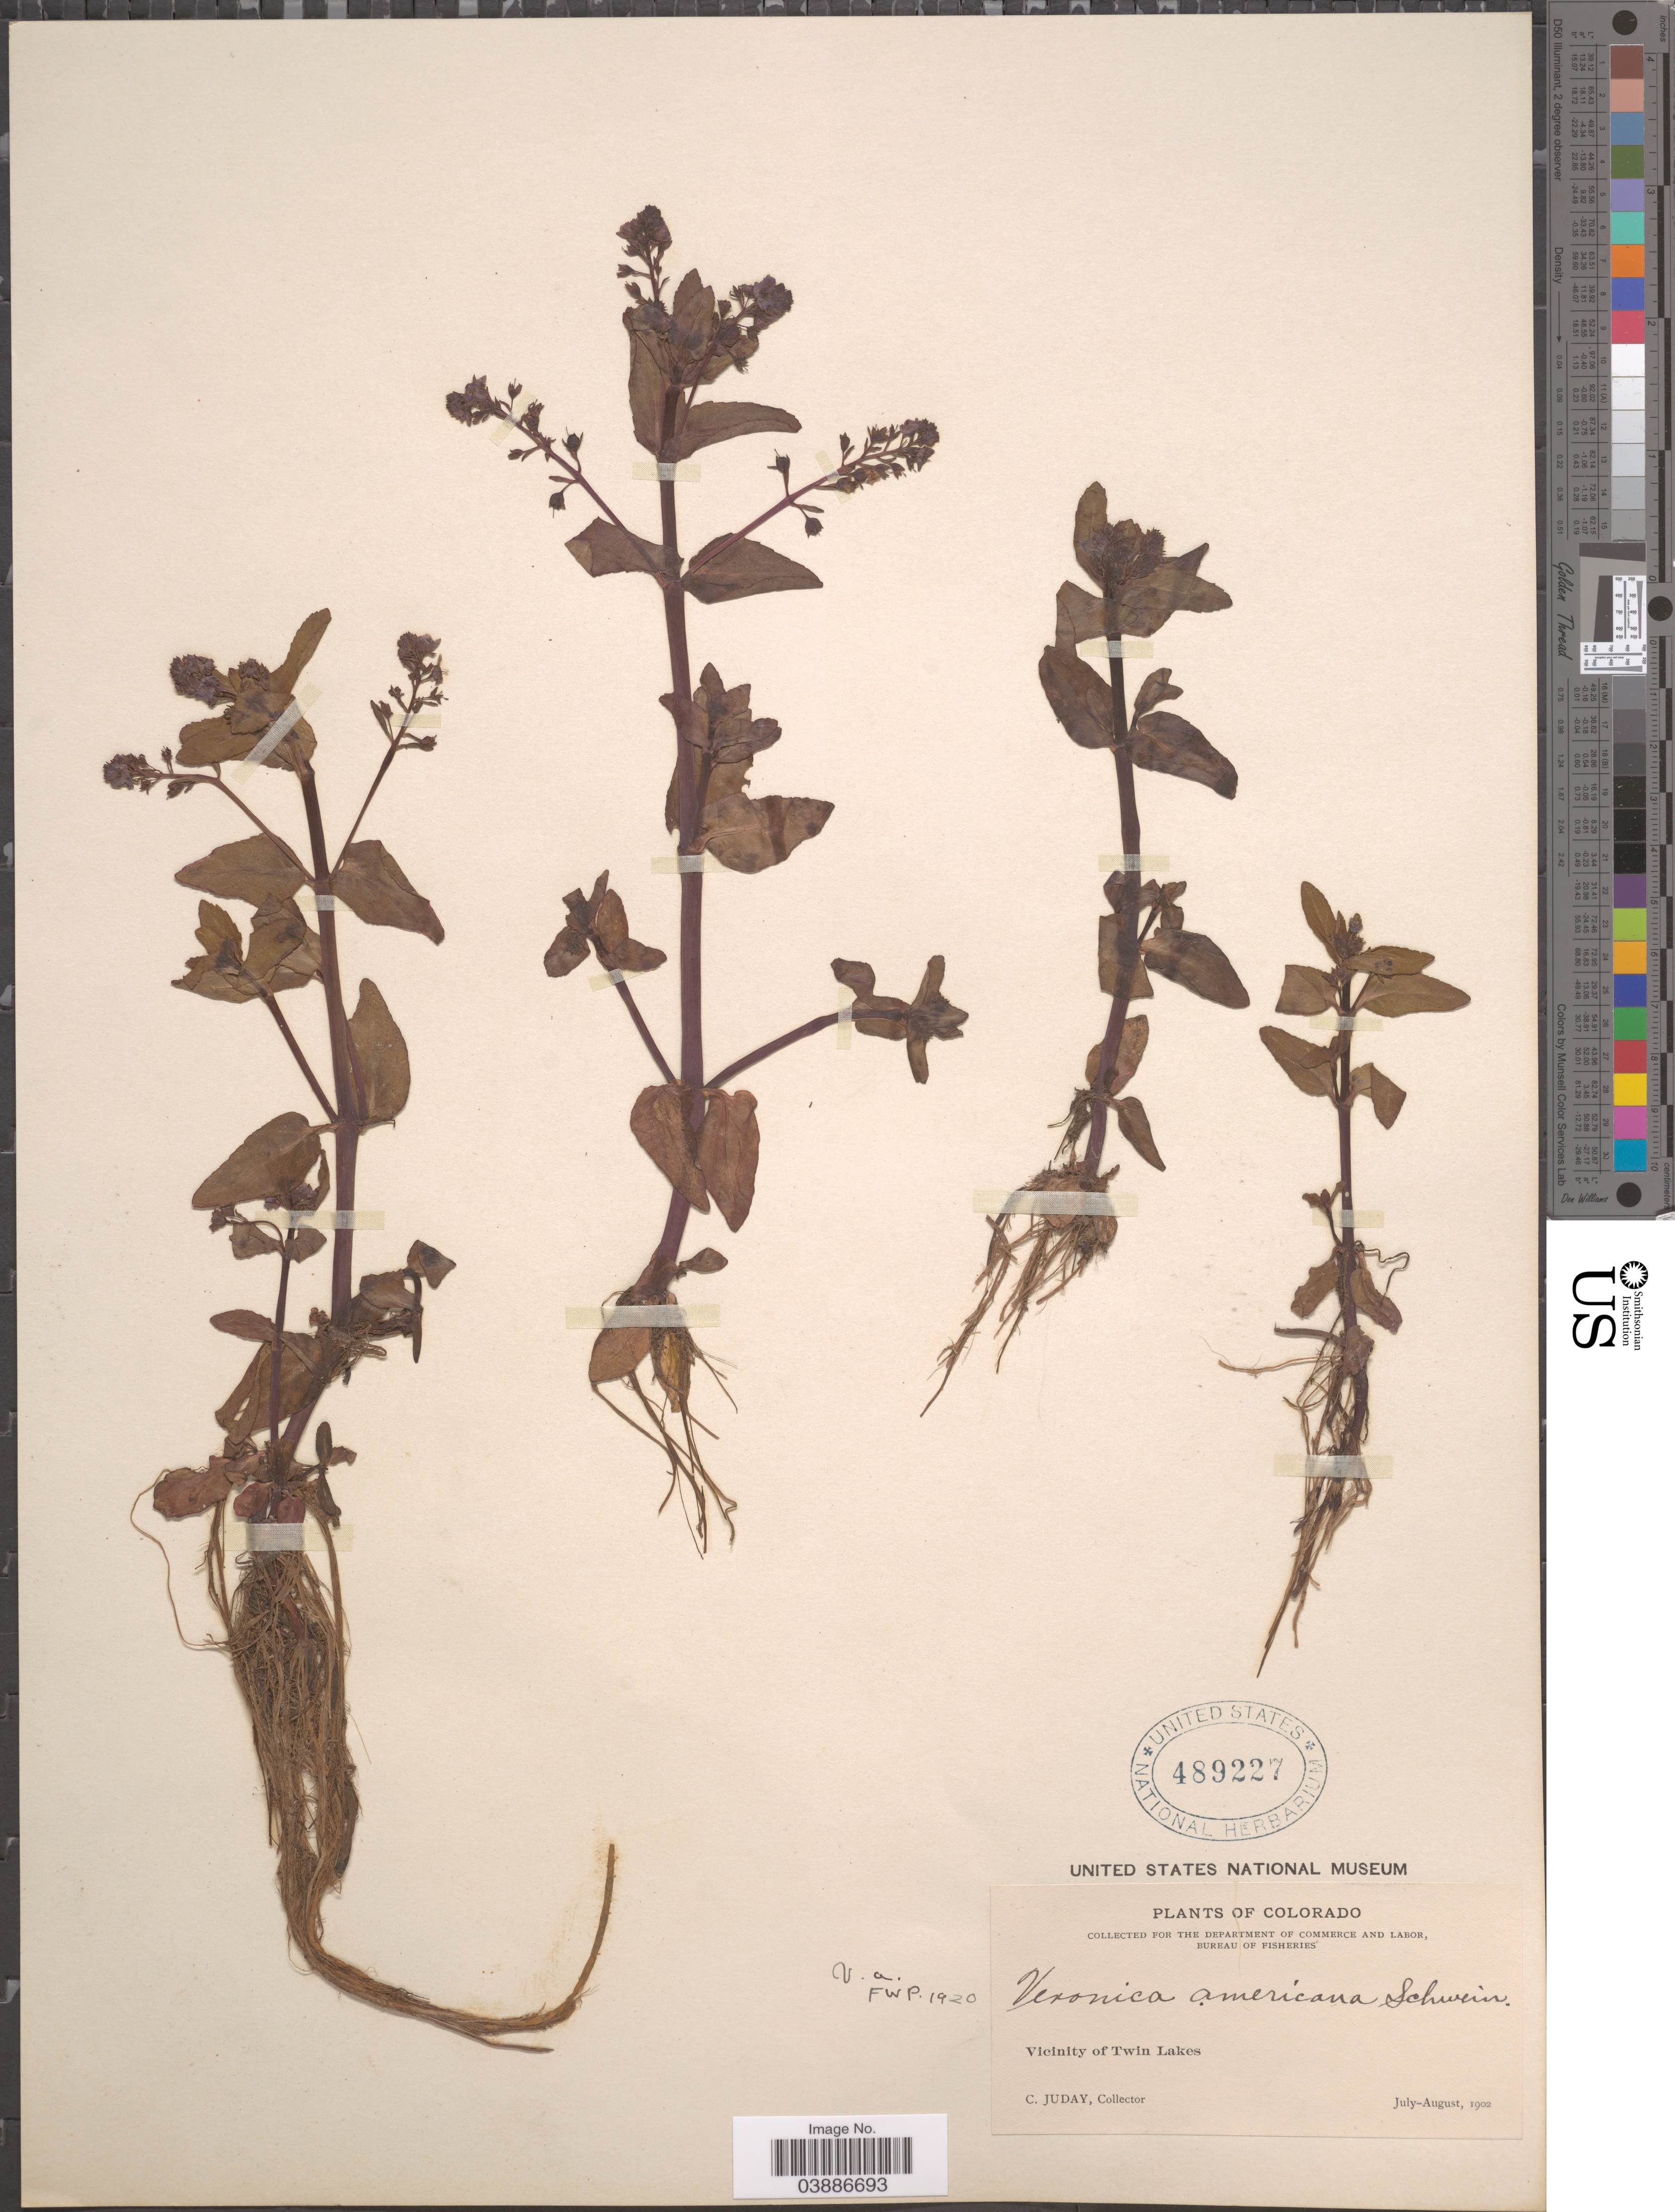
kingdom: Plantae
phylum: Tracheophyta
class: Magnoliopsida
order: Lamiales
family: Plantaginaceae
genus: Veronica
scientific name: Veronica americana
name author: Schwein. ex Benth.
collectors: C. Juday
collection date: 1902-07/1902-08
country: United States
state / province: Colorado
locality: Vicinity of Twin Lakes.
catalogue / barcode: US 489227